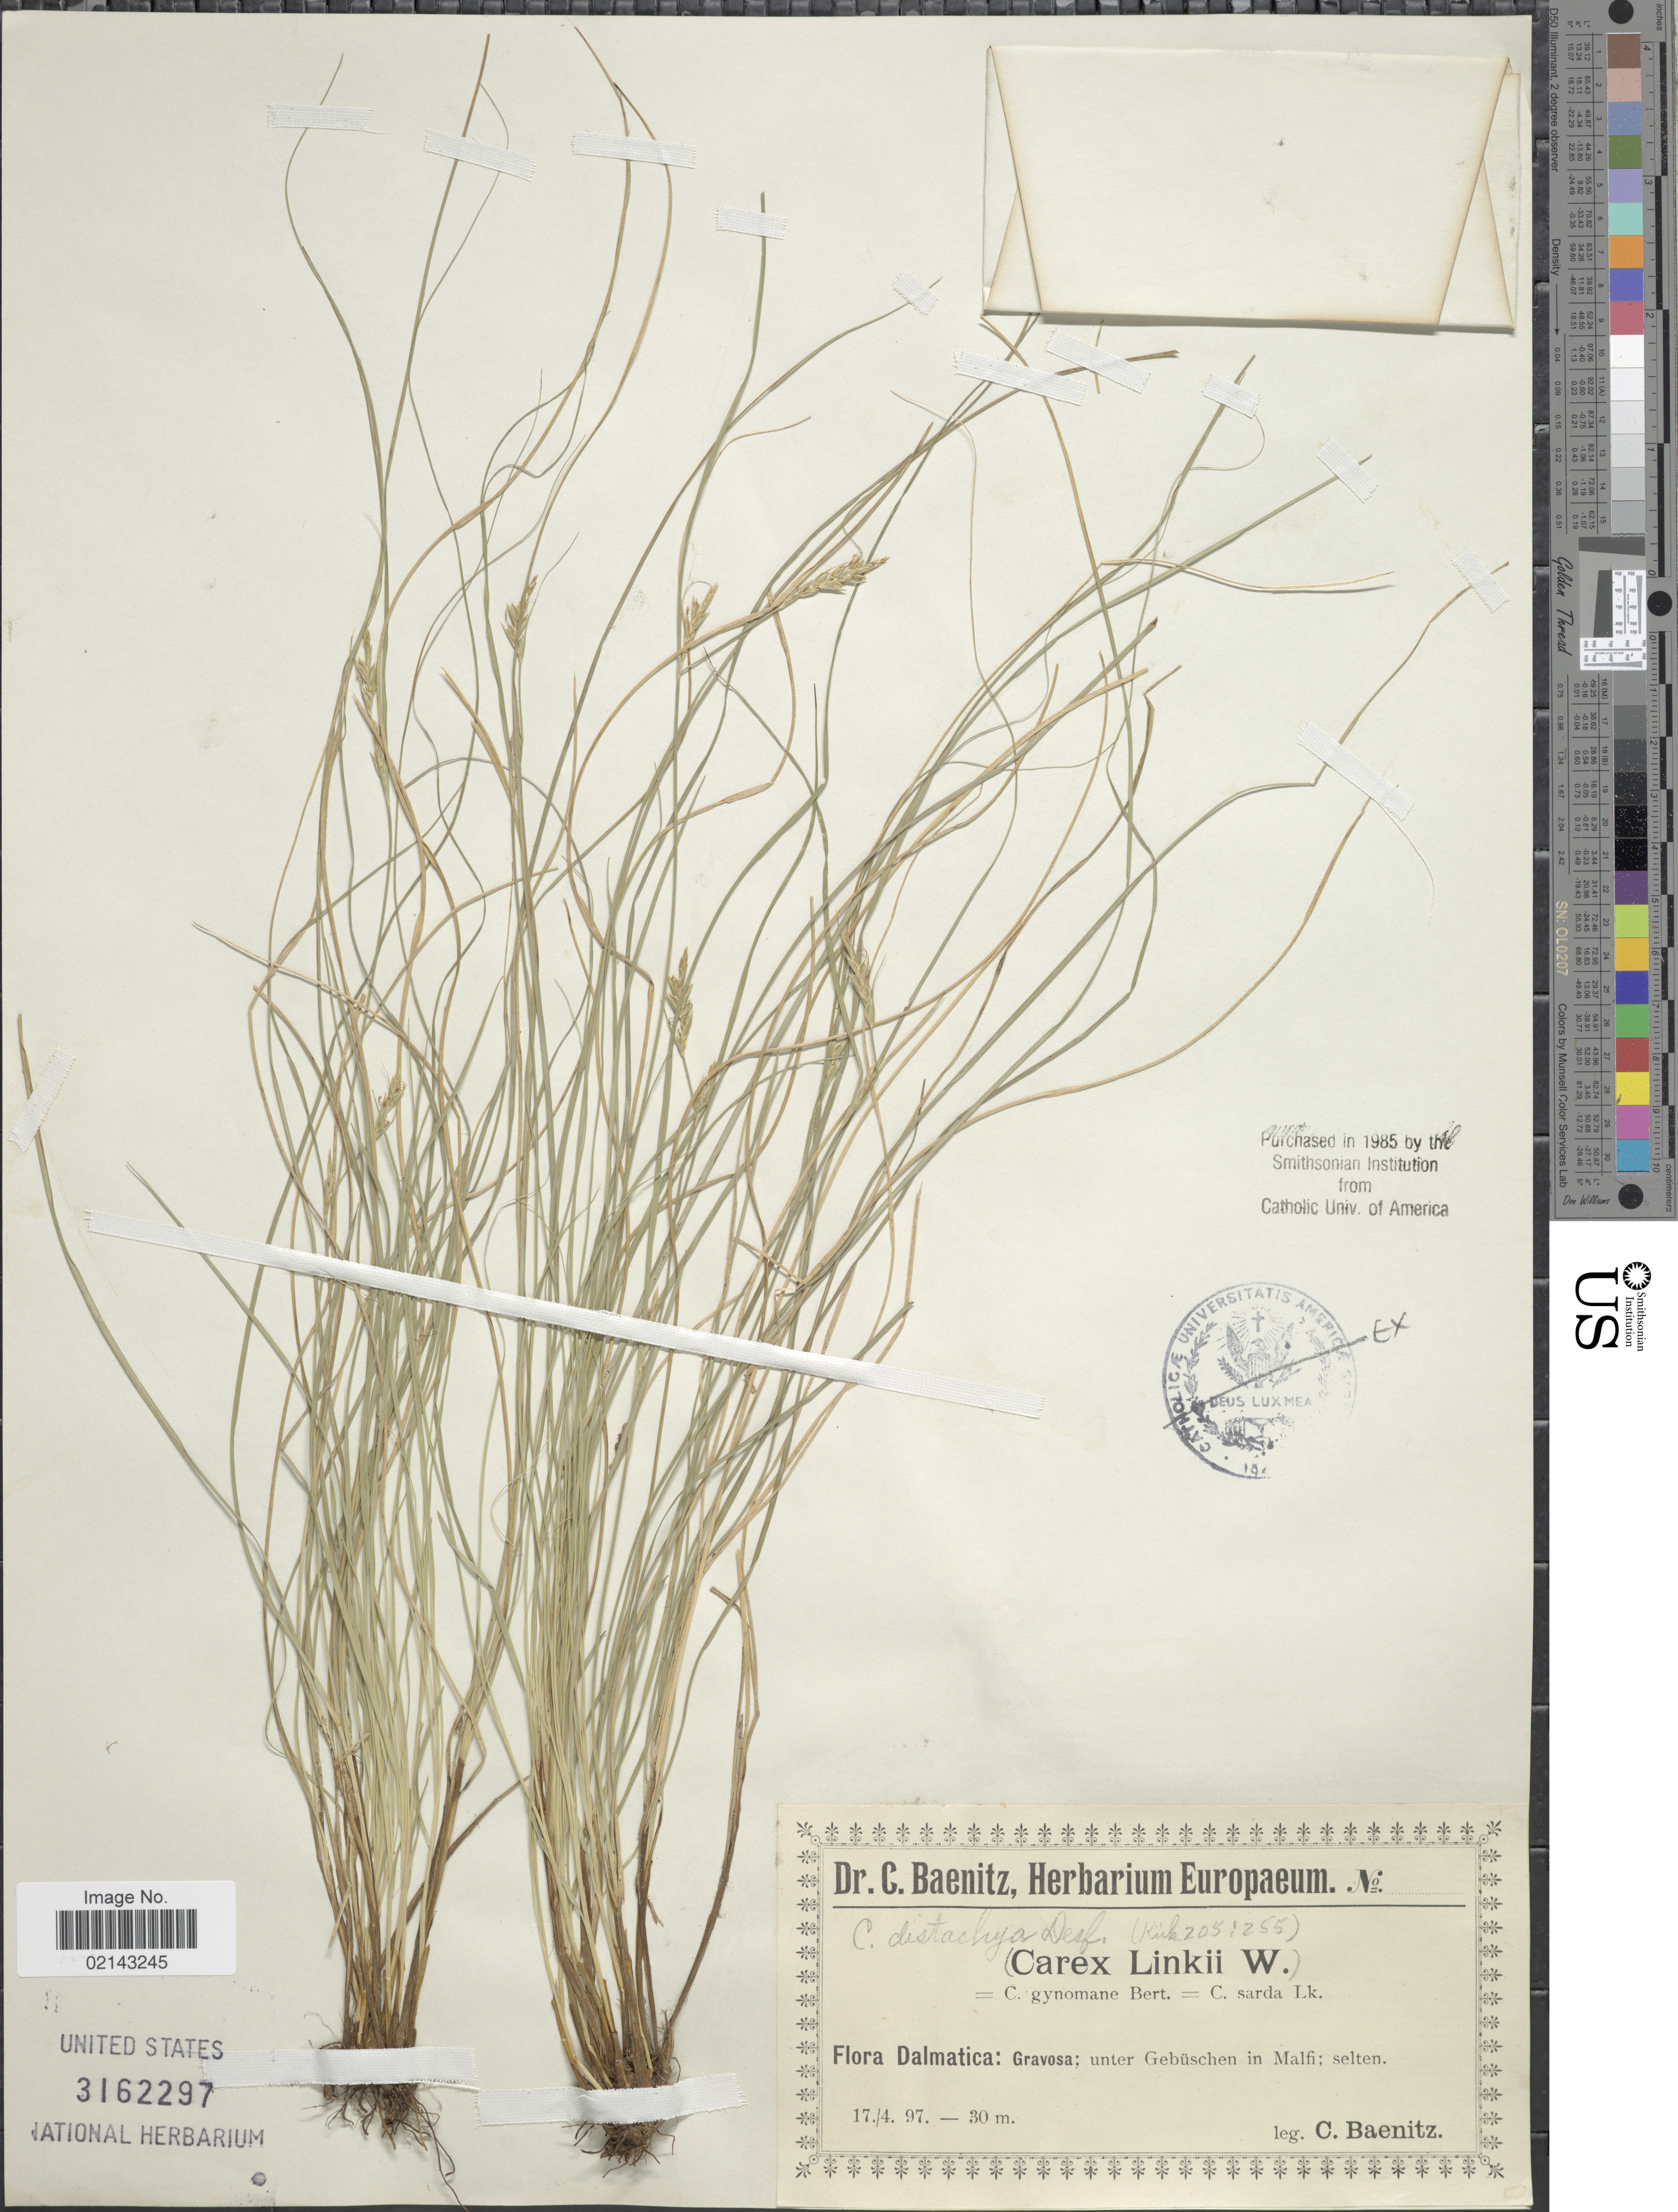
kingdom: Plantae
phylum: Tracheophyta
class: Liliopsida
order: Poales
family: Cyperaceae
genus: Carex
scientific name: Carex distachya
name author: Desf.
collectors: C. G. Baenitz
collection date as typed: Transcribed d/m/y: 17/4/97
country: Croatia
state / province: Split-Dalmatia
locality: Dalmatica: Gravosa; unter Gebüschen in Malfi; selten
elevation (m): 30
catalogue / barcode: US 316297